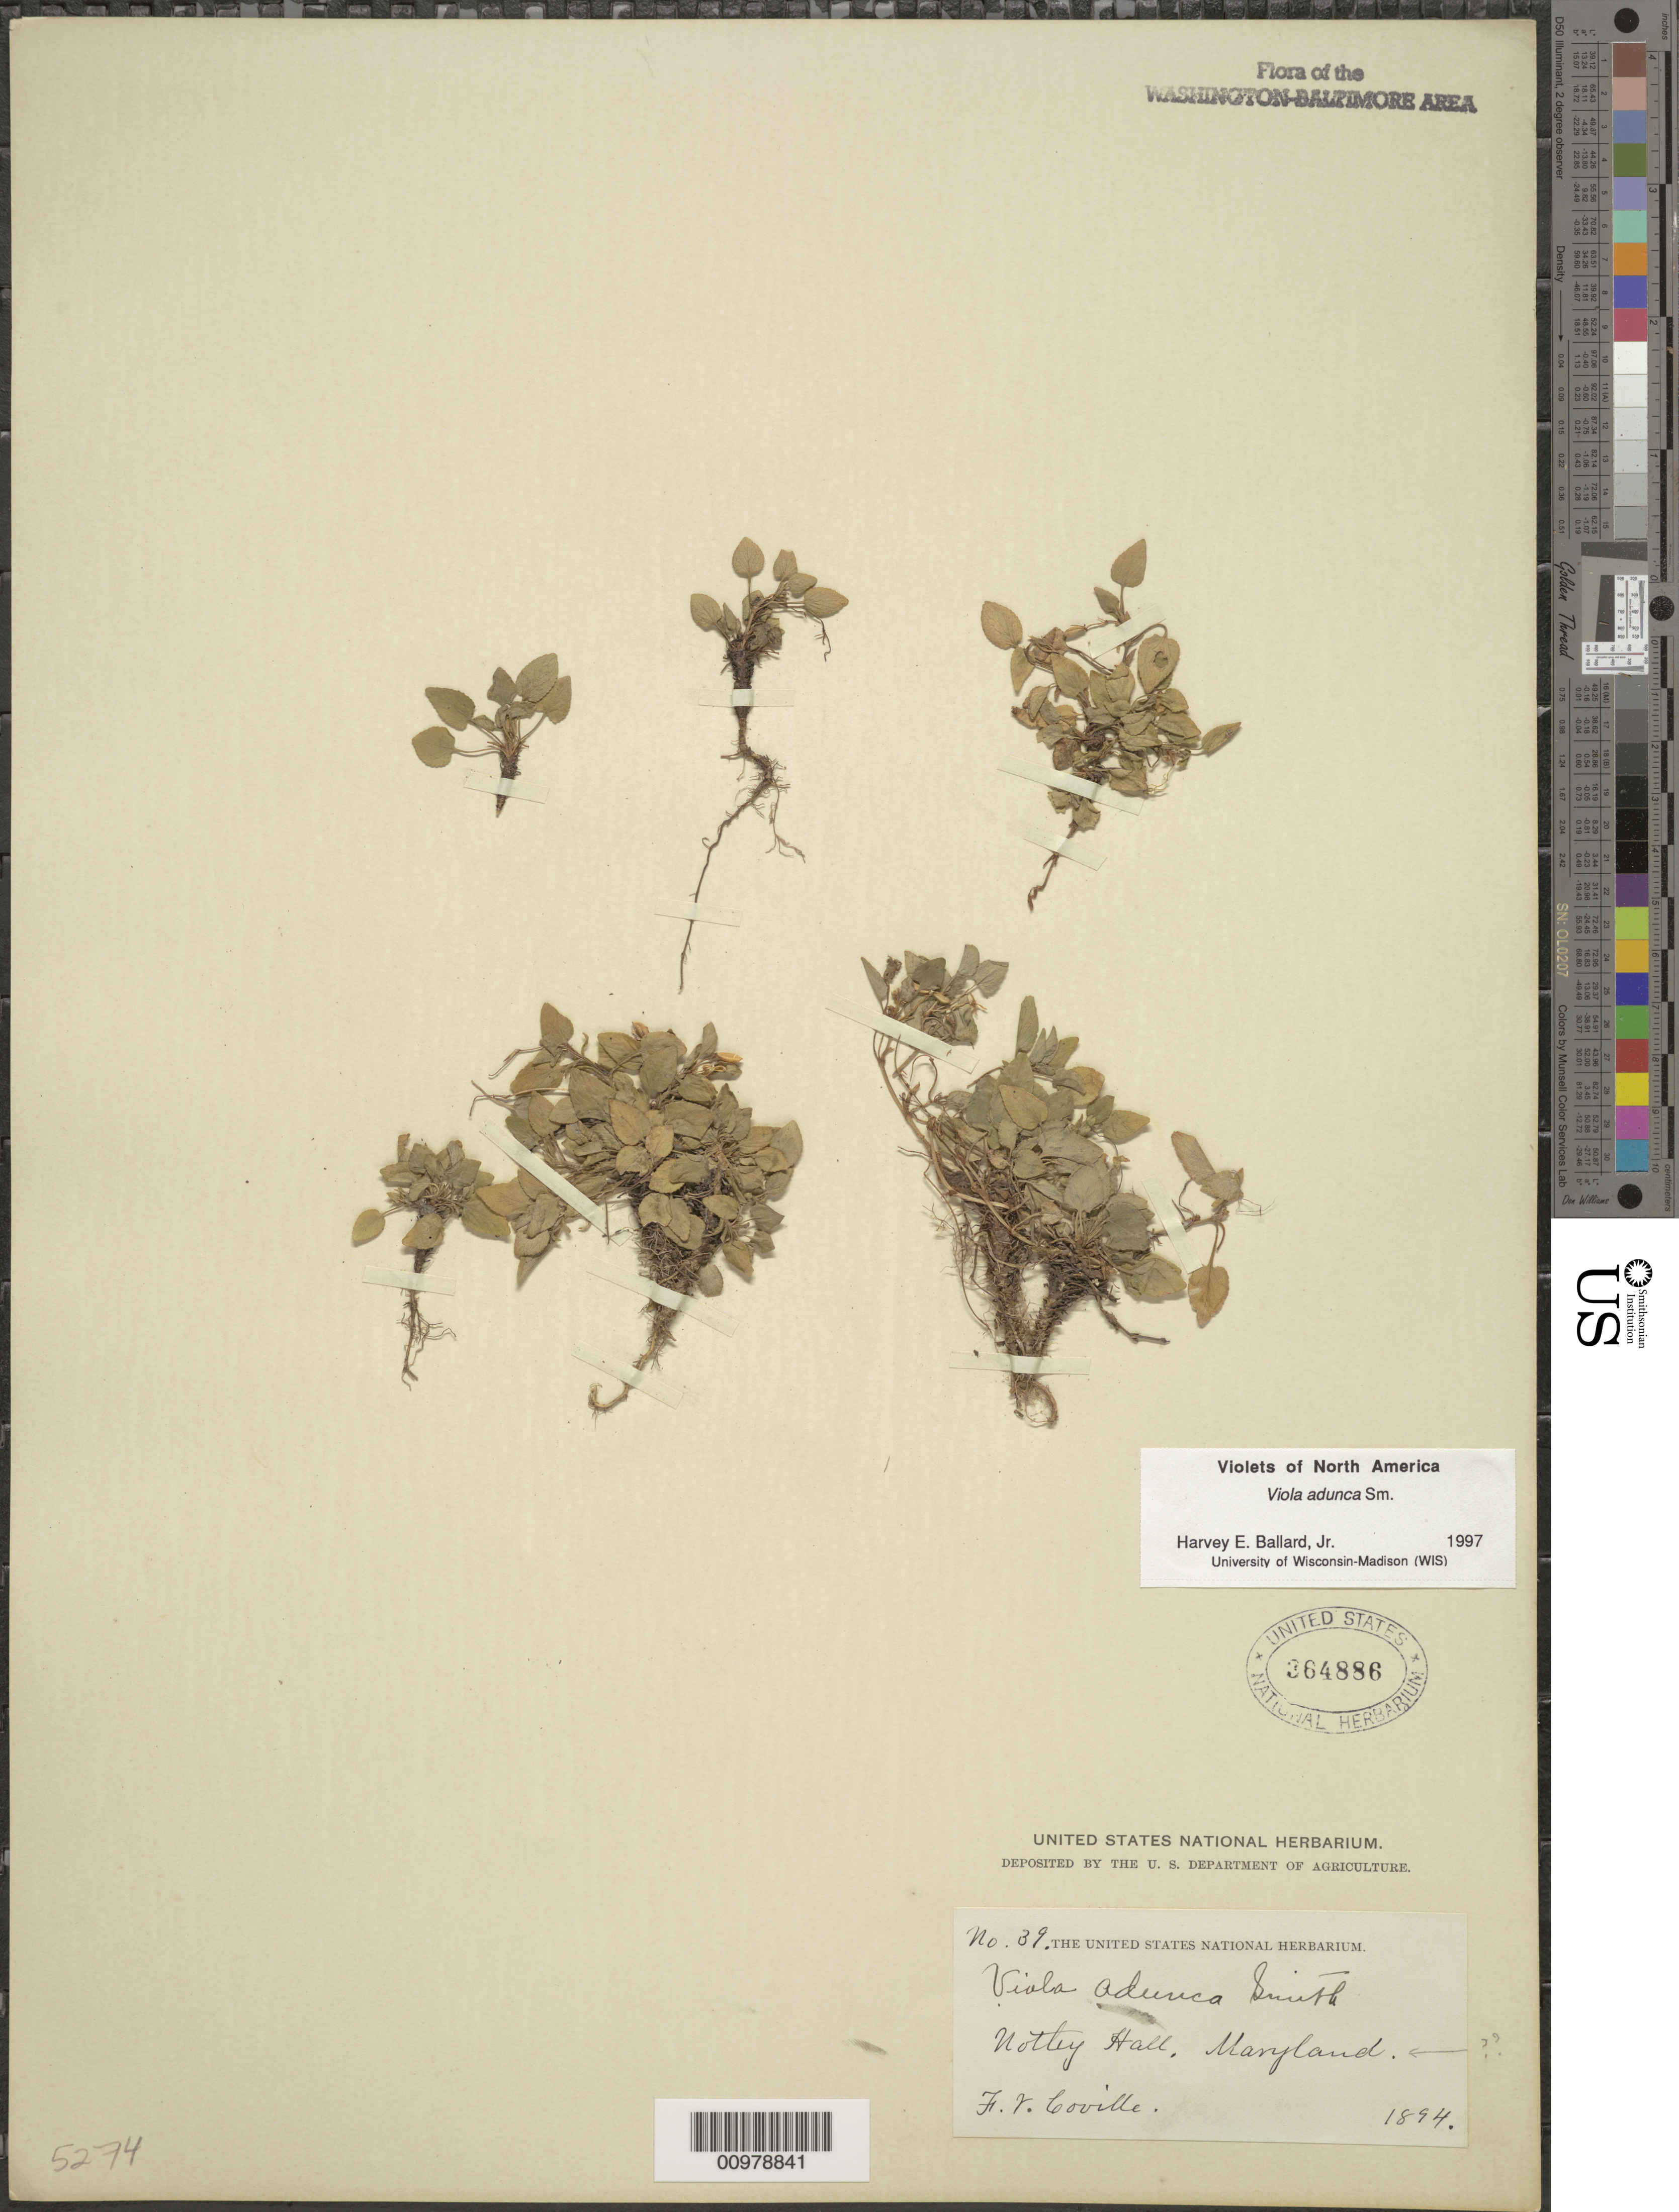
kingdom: Plantae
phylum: Tracheophyta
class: Magnoliopsida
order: Malpighiales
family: Violaceae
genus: Viola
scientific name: Viola adunca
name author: Sm.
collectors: F. V. Coville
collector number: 39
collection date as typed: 1894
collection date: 1894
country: United States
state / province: Maryland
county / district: Prince George's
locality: Notley Hall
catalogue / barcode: US 364886